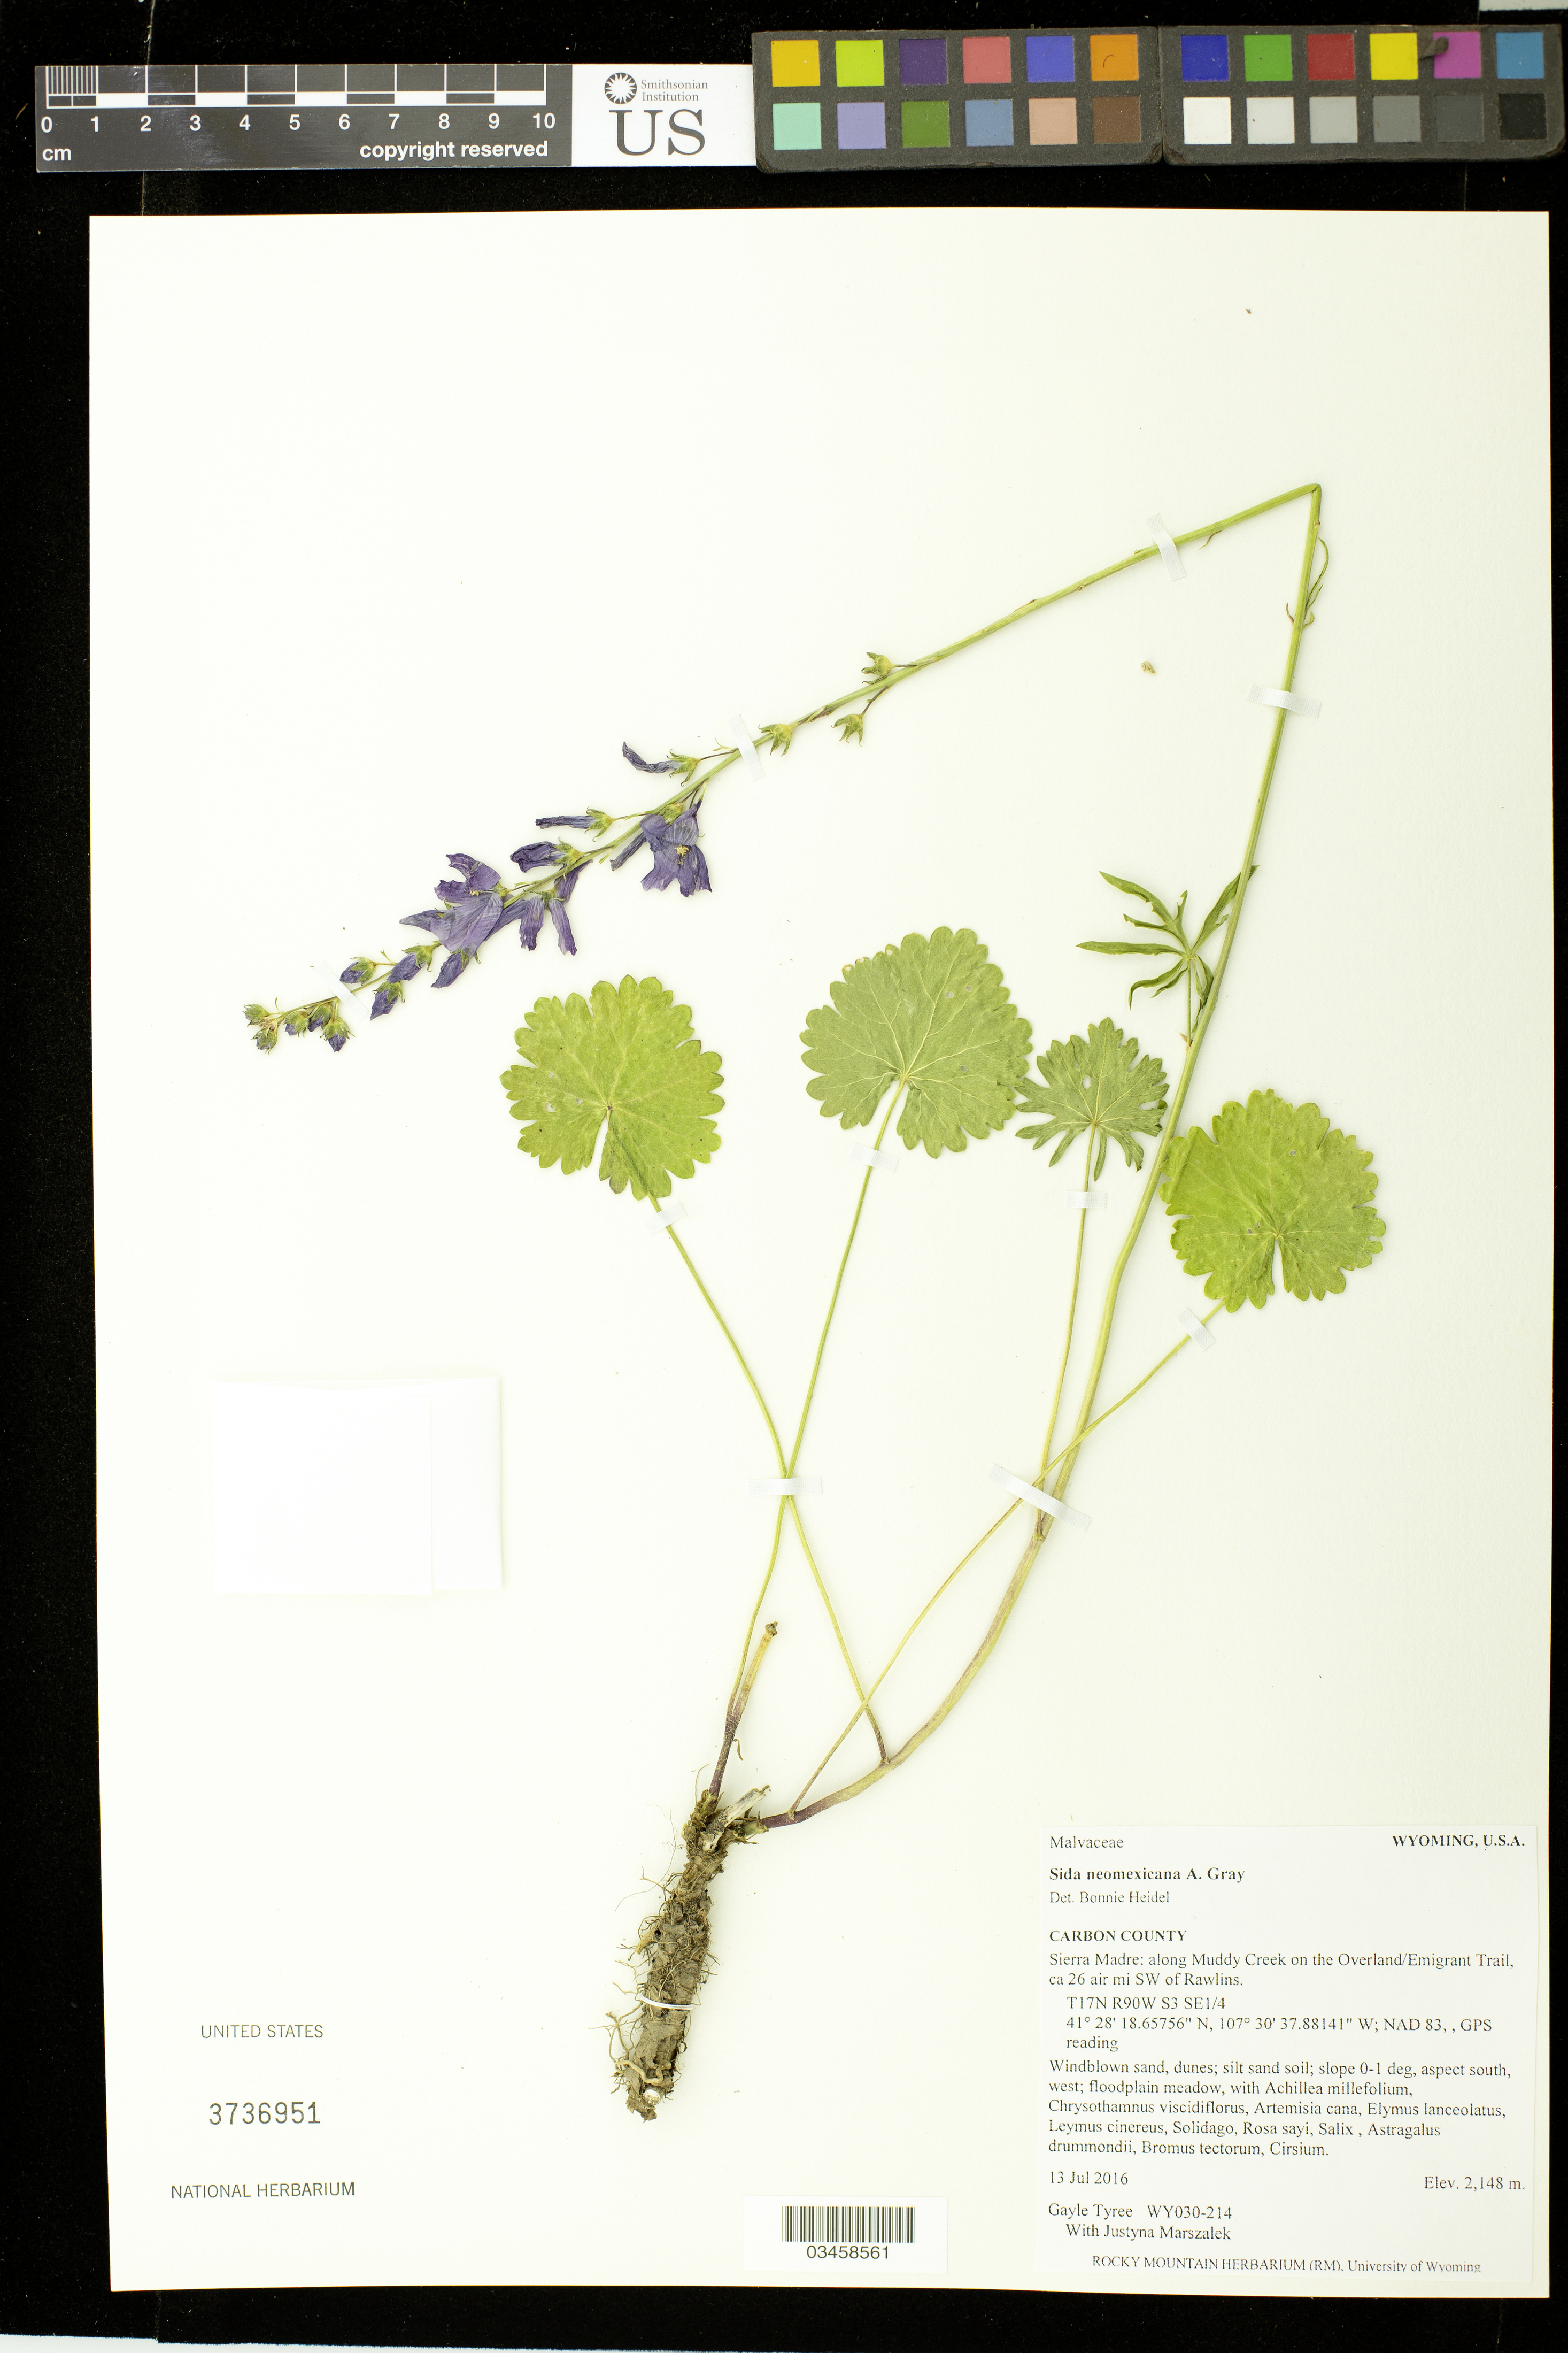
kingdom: Plantae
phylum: Tracheophyta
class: Magnoliopsida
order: Malvales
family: Malvaceae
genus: Sida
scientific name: Sida neomexicana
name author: A. Gray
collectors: G. Tyree & J. Marszalek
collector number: WY030-214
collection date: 2016-07-13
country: United States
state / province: Wyoming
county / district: Carbon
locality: Sierra Madre, along Muddy Creek on the Overland/Emigrant Trail, 26 air mi. SW of Rawlins. T17N R90W S3 SE1/4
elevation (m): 2148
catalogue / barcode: US 3736951